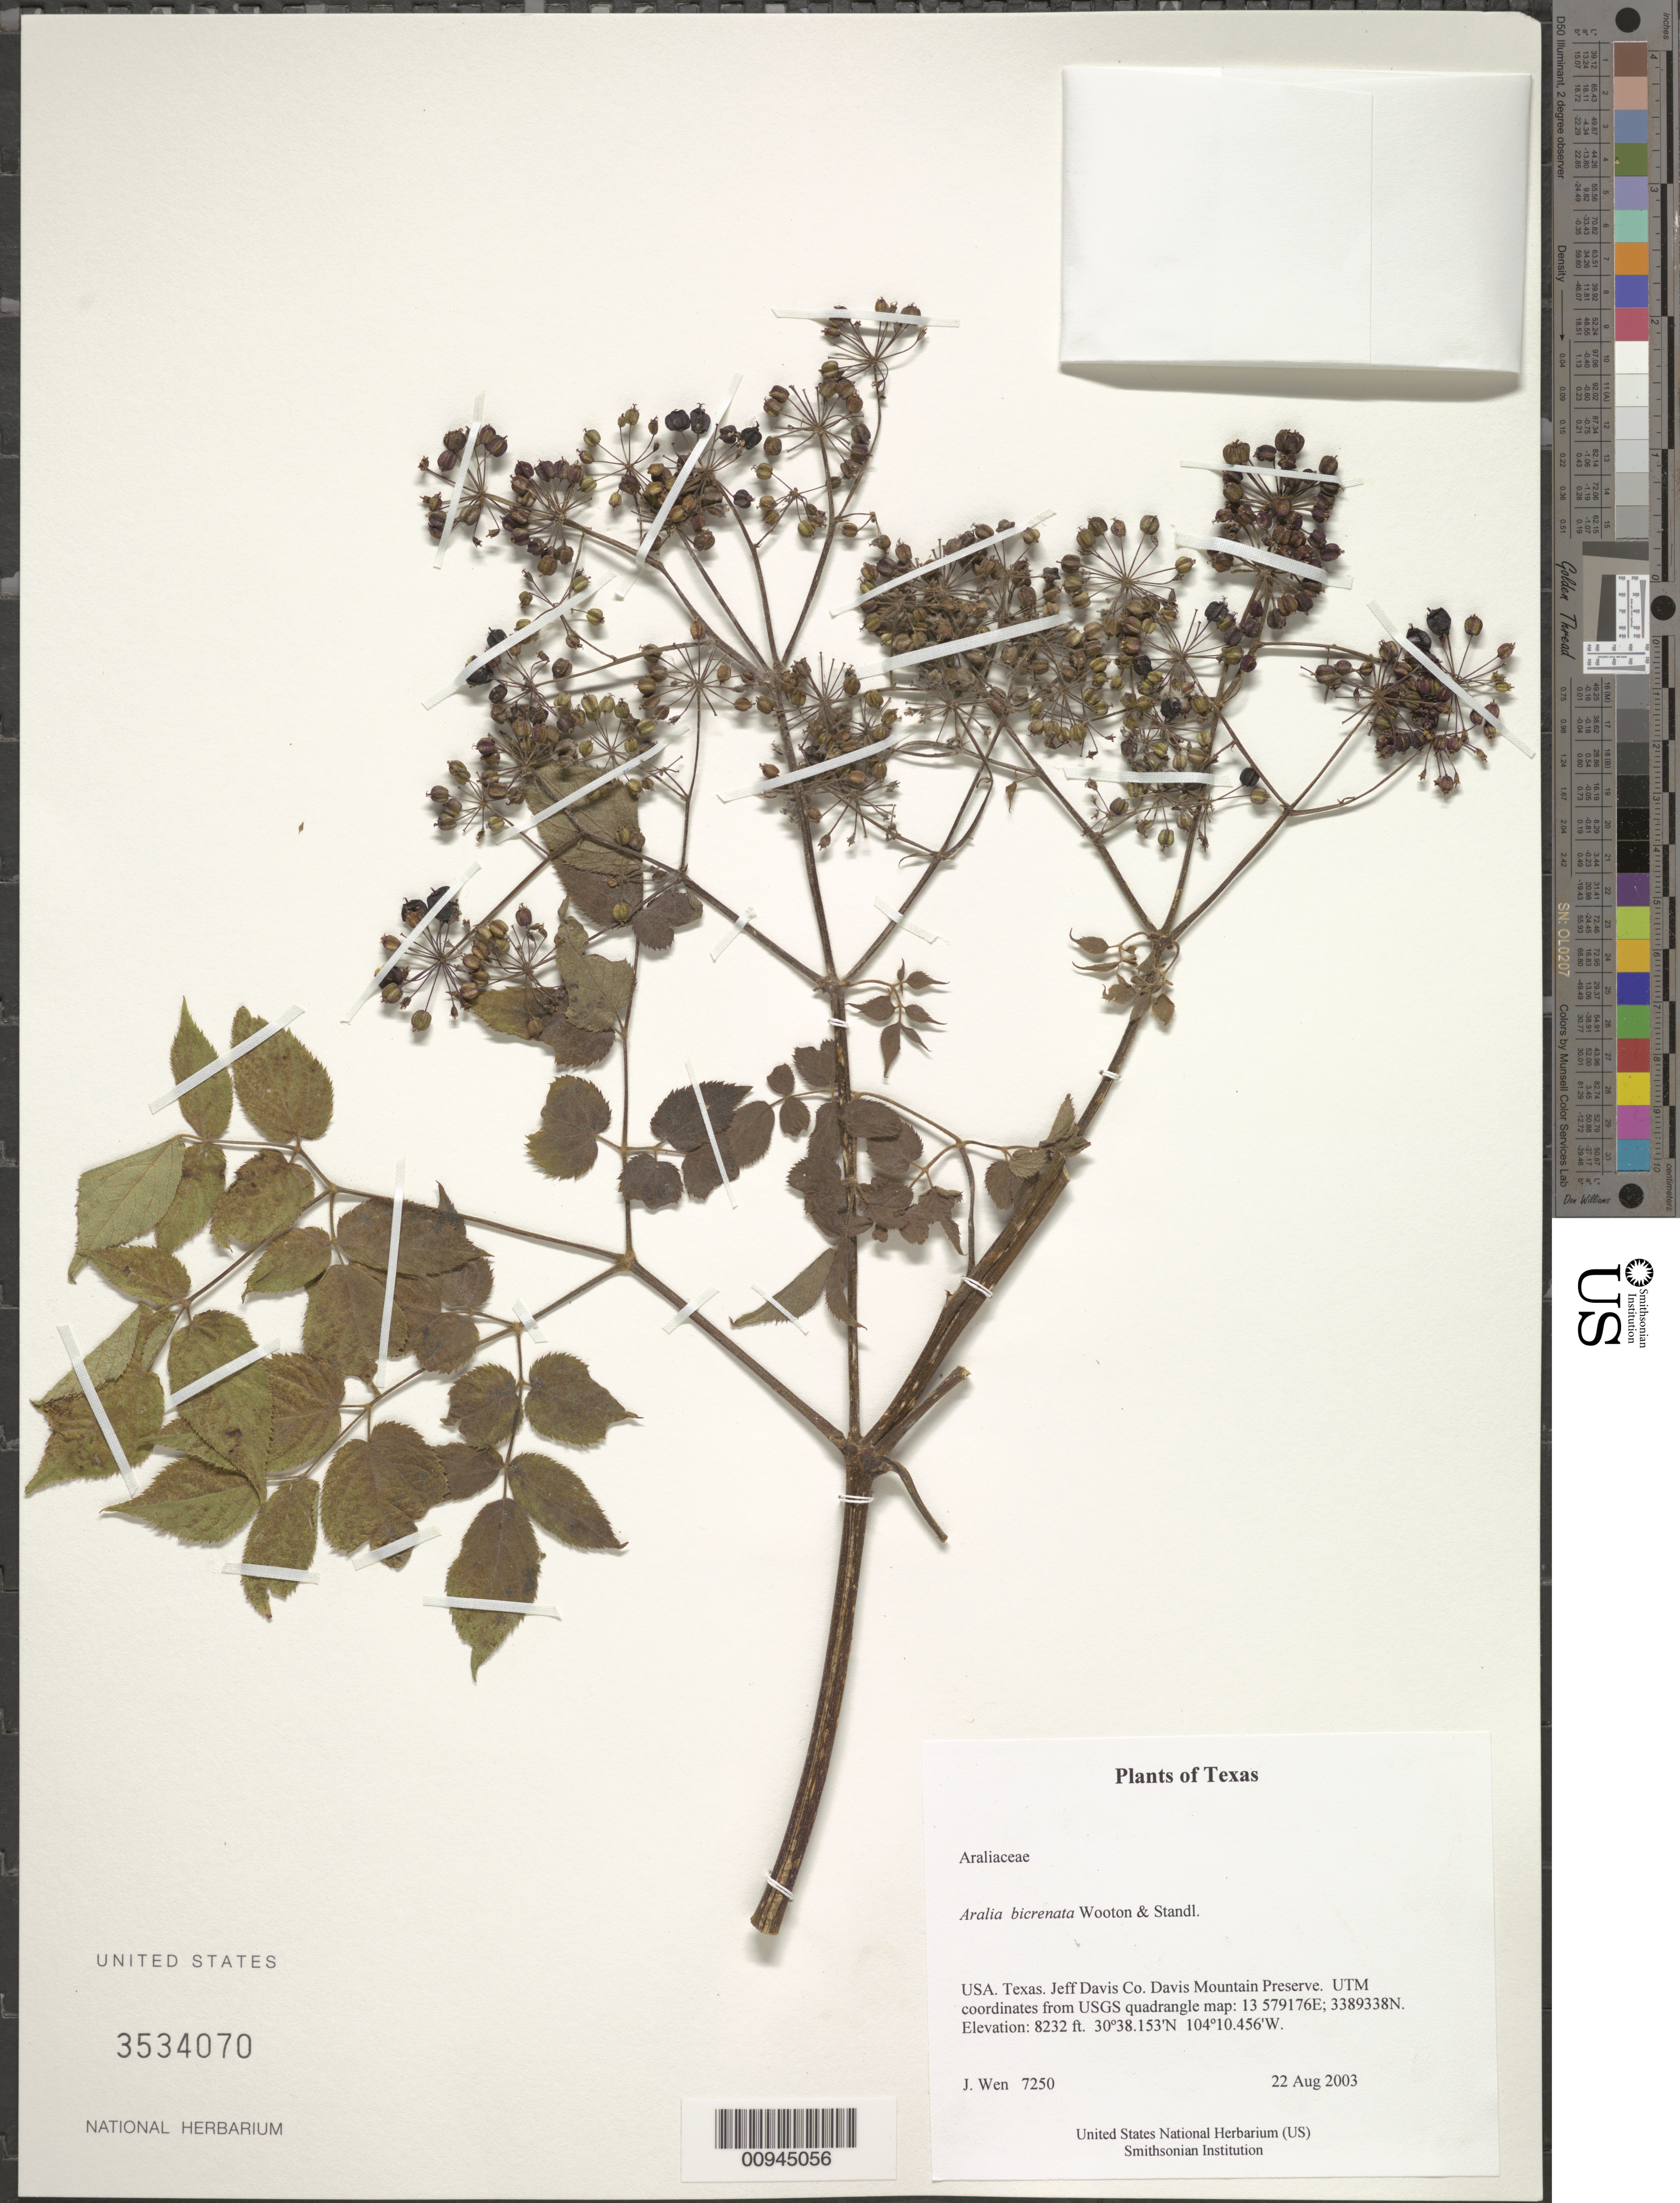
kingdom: Plantae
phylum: Tracheophyta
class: Magnoliopsida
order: Apiales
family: Araliaceae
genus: Aralia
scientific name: Aralia bicrenata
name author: Wooton & Standl.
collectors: J. Wen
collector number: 7250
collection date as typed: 22 Aug 2003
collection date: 2003-08-22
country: United States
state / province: Texas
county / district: Jeff Davis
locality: Davis Mountain Preserve. UTM coordinates from USGS quadrangle map: 13 579176E; 3389338N.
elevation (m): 2509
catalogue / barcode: US 3534070